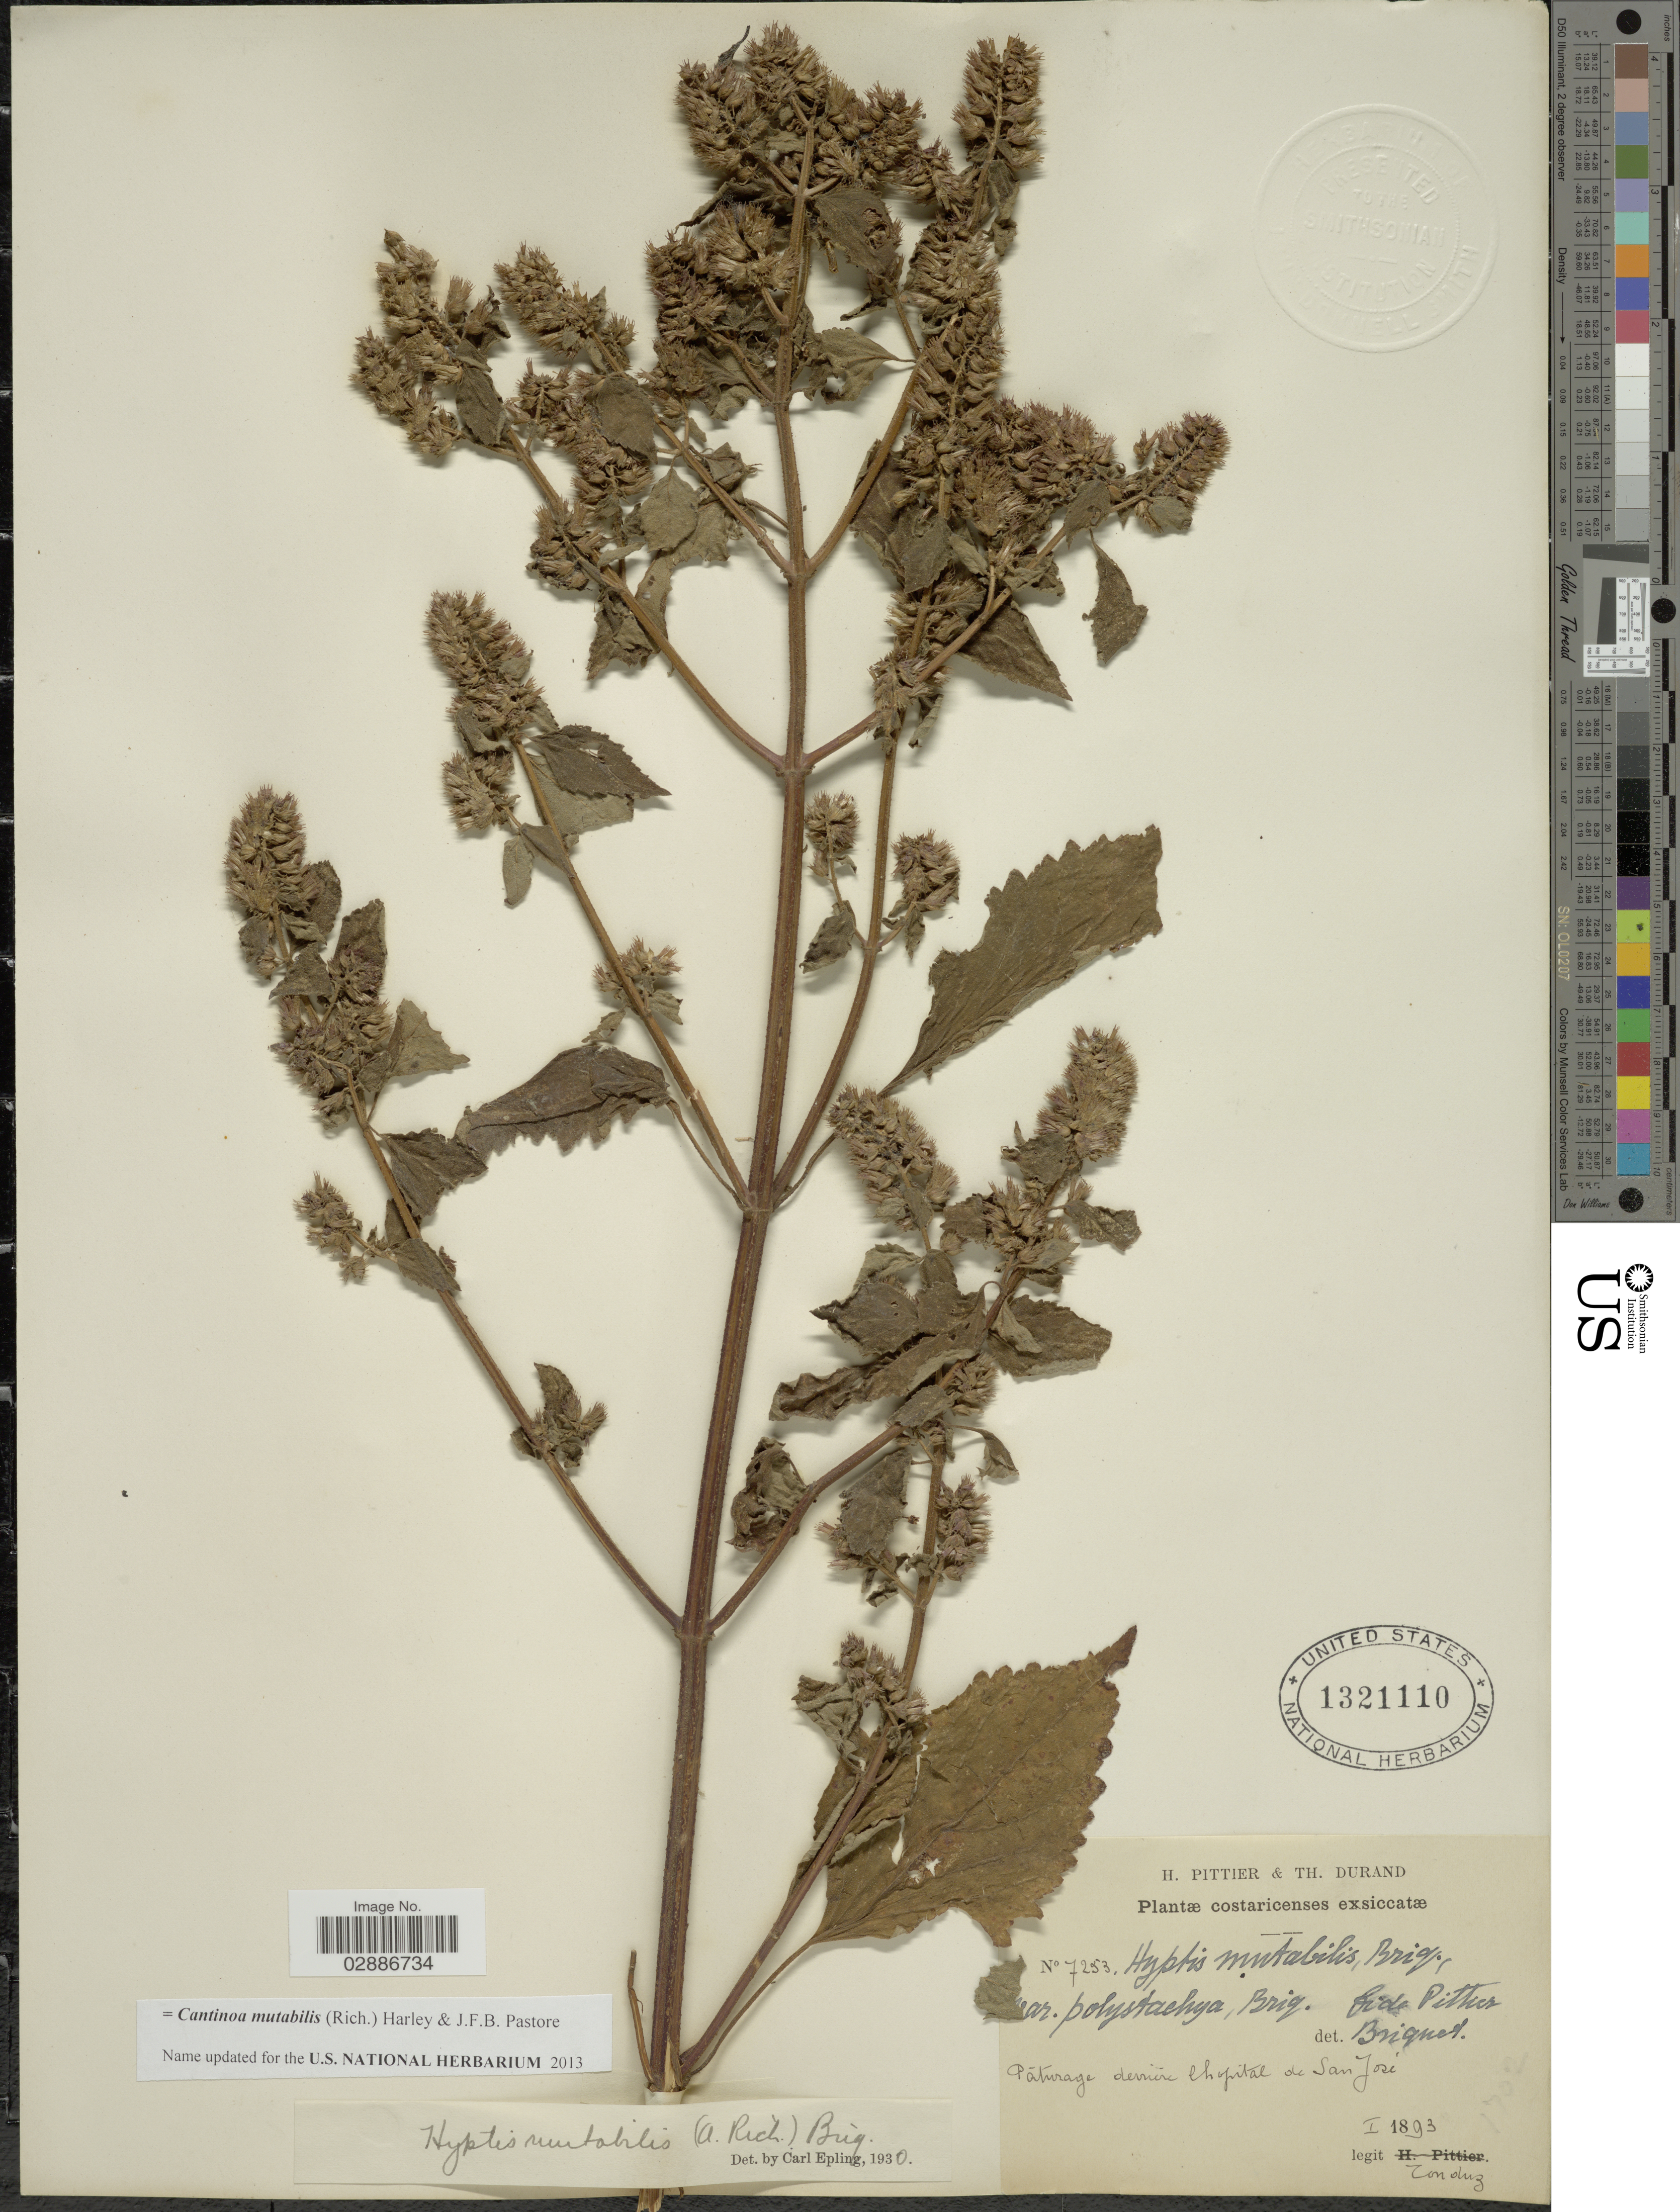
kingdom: Plantae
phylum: Tracheophyta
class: Magnoliopsida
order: Lamiales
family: Lamiaceae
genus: Cantinoa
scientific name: Cantinoa mutabilis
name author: (Rich.) Harley & J.F.B. Pastore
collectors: Tonduz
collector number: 7253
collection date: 1893-01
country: Costa Rica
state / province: San José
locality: Costaricenses. Páturage devrière l'hopital de San José.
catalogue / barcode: US 1321110